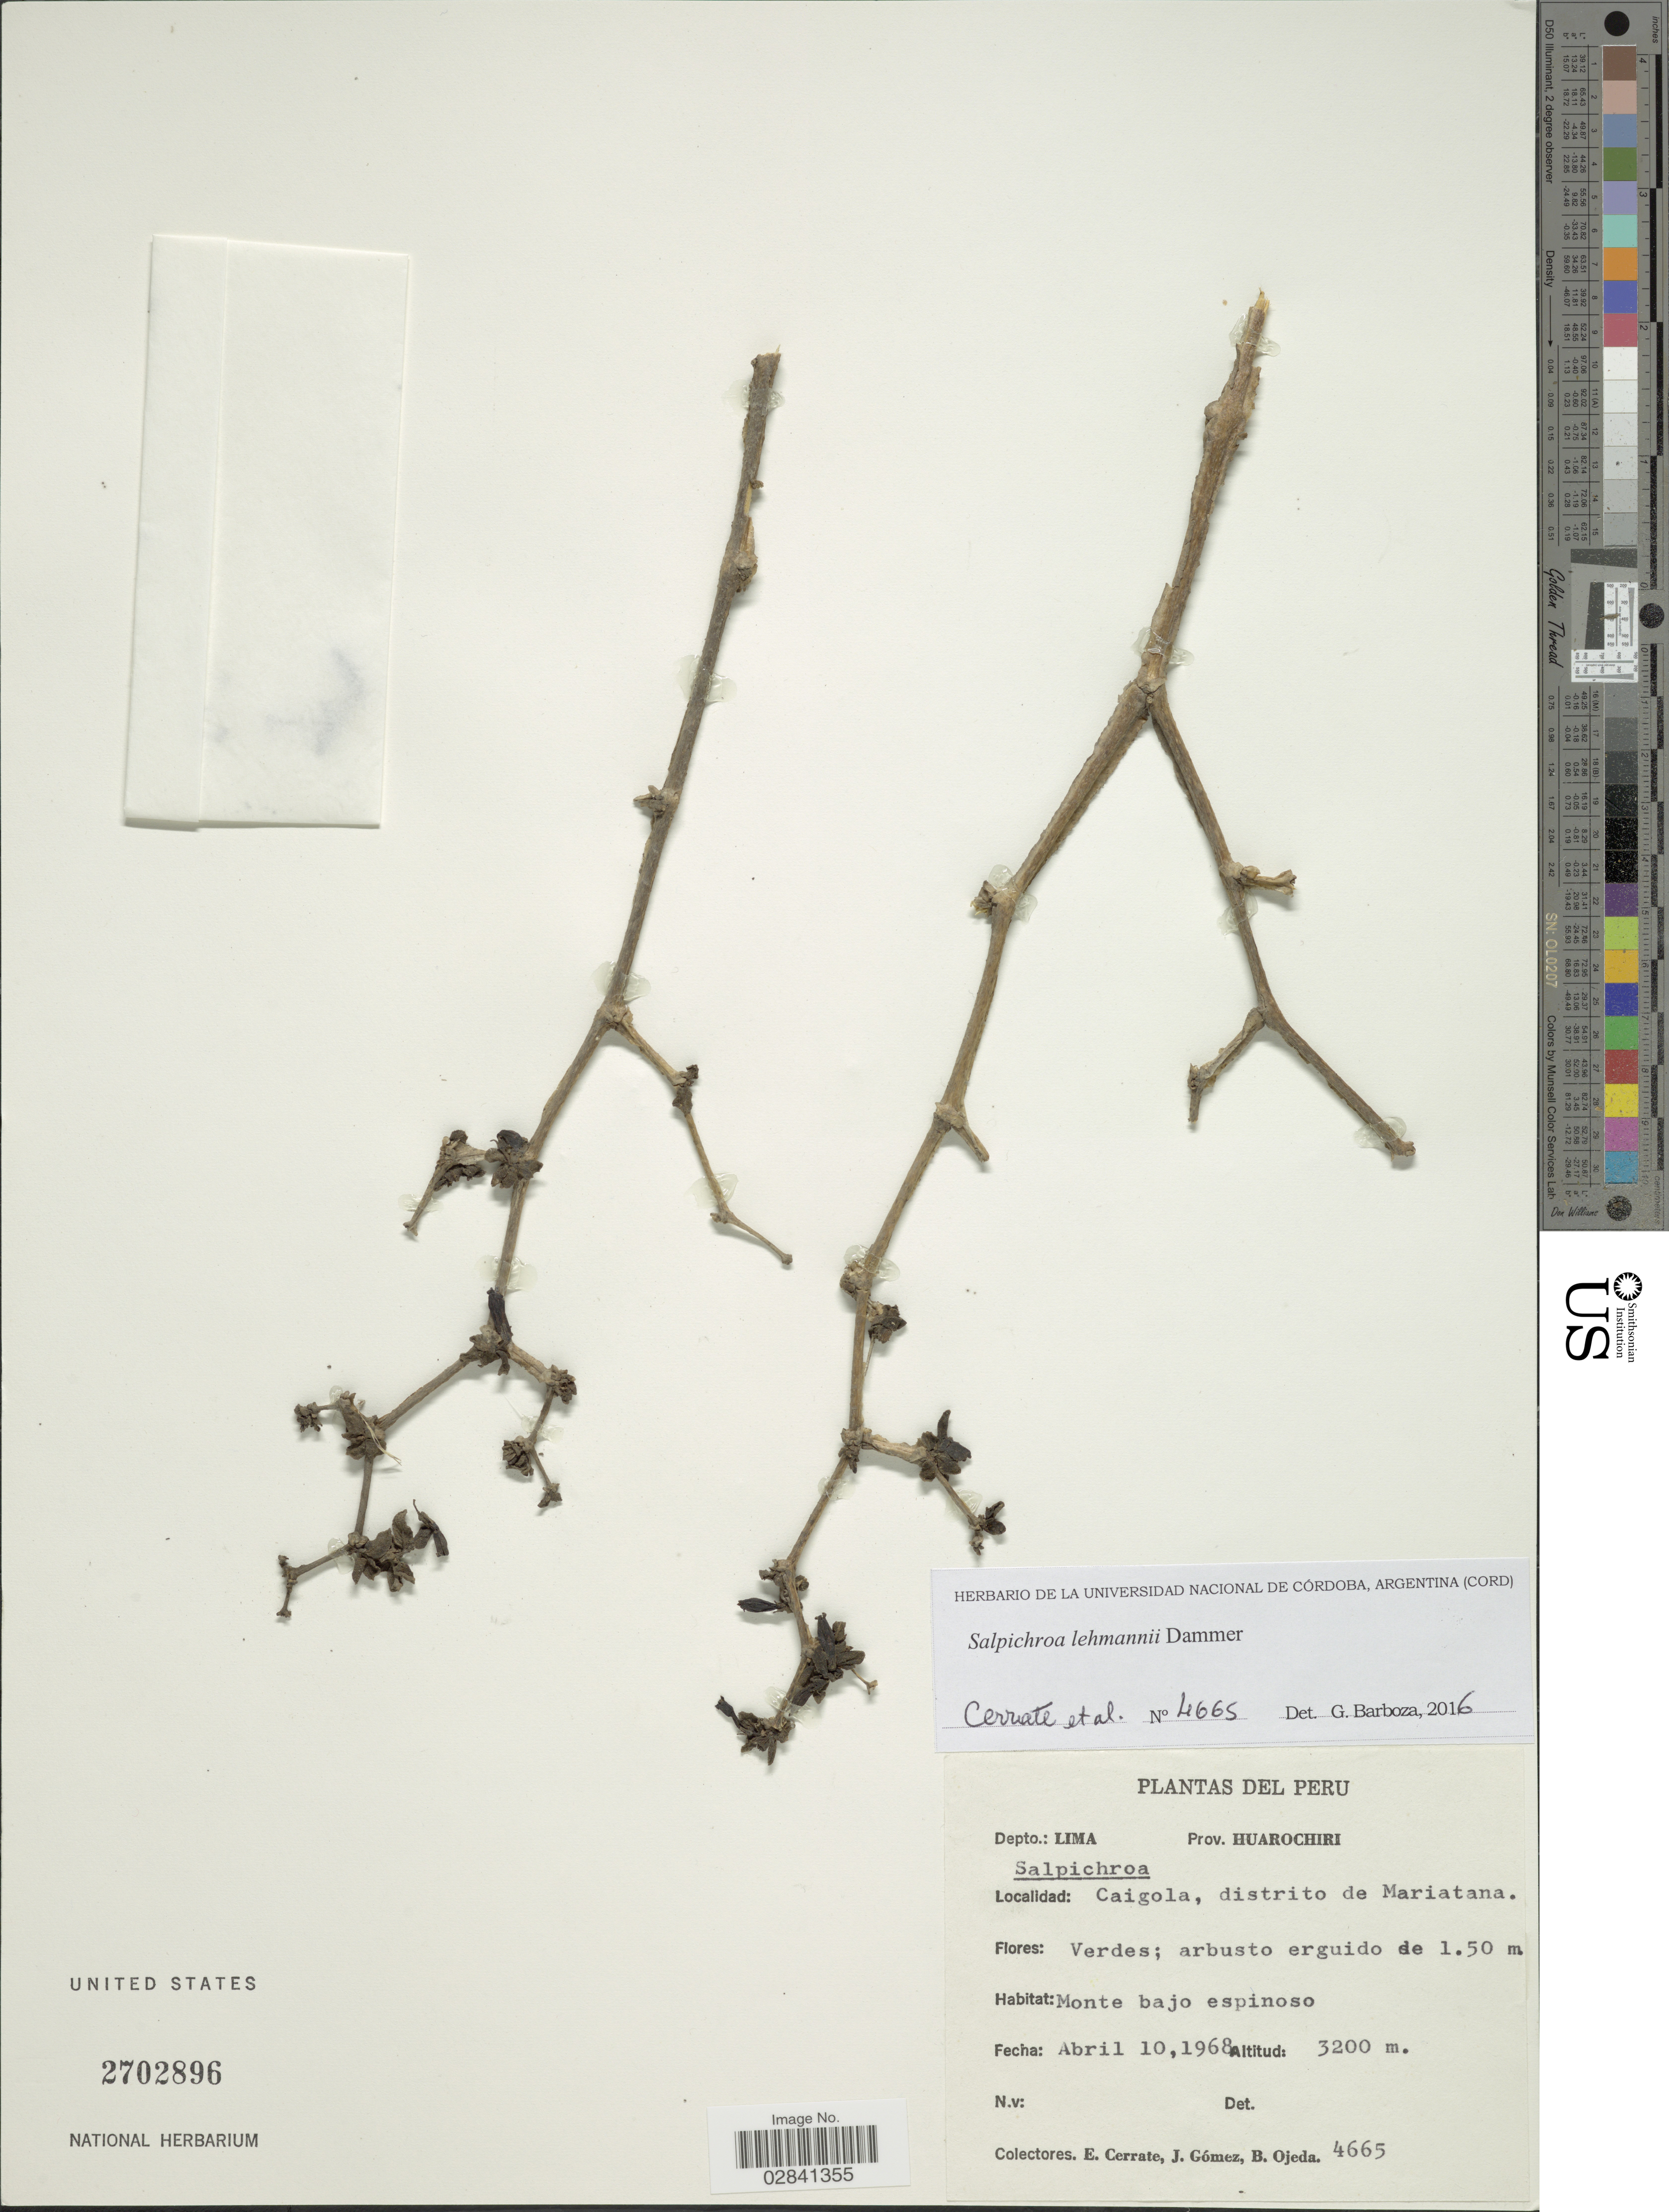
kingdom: Plantae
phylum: Tracheophyta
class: Magnoliopsida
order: Solanales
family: Solanaceae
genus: Salpichroa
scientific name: Salpichroa tristis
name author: Walp.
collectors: E. Cerrate, J. Gómez & B. Ojeda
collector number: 4665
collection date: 1968-04-10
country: Peru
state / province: Lima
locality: Depto. Lima. Prov. Huarochiri. Caigola, distrito de Mariatana.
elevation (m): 3200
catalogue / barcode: US 2702896